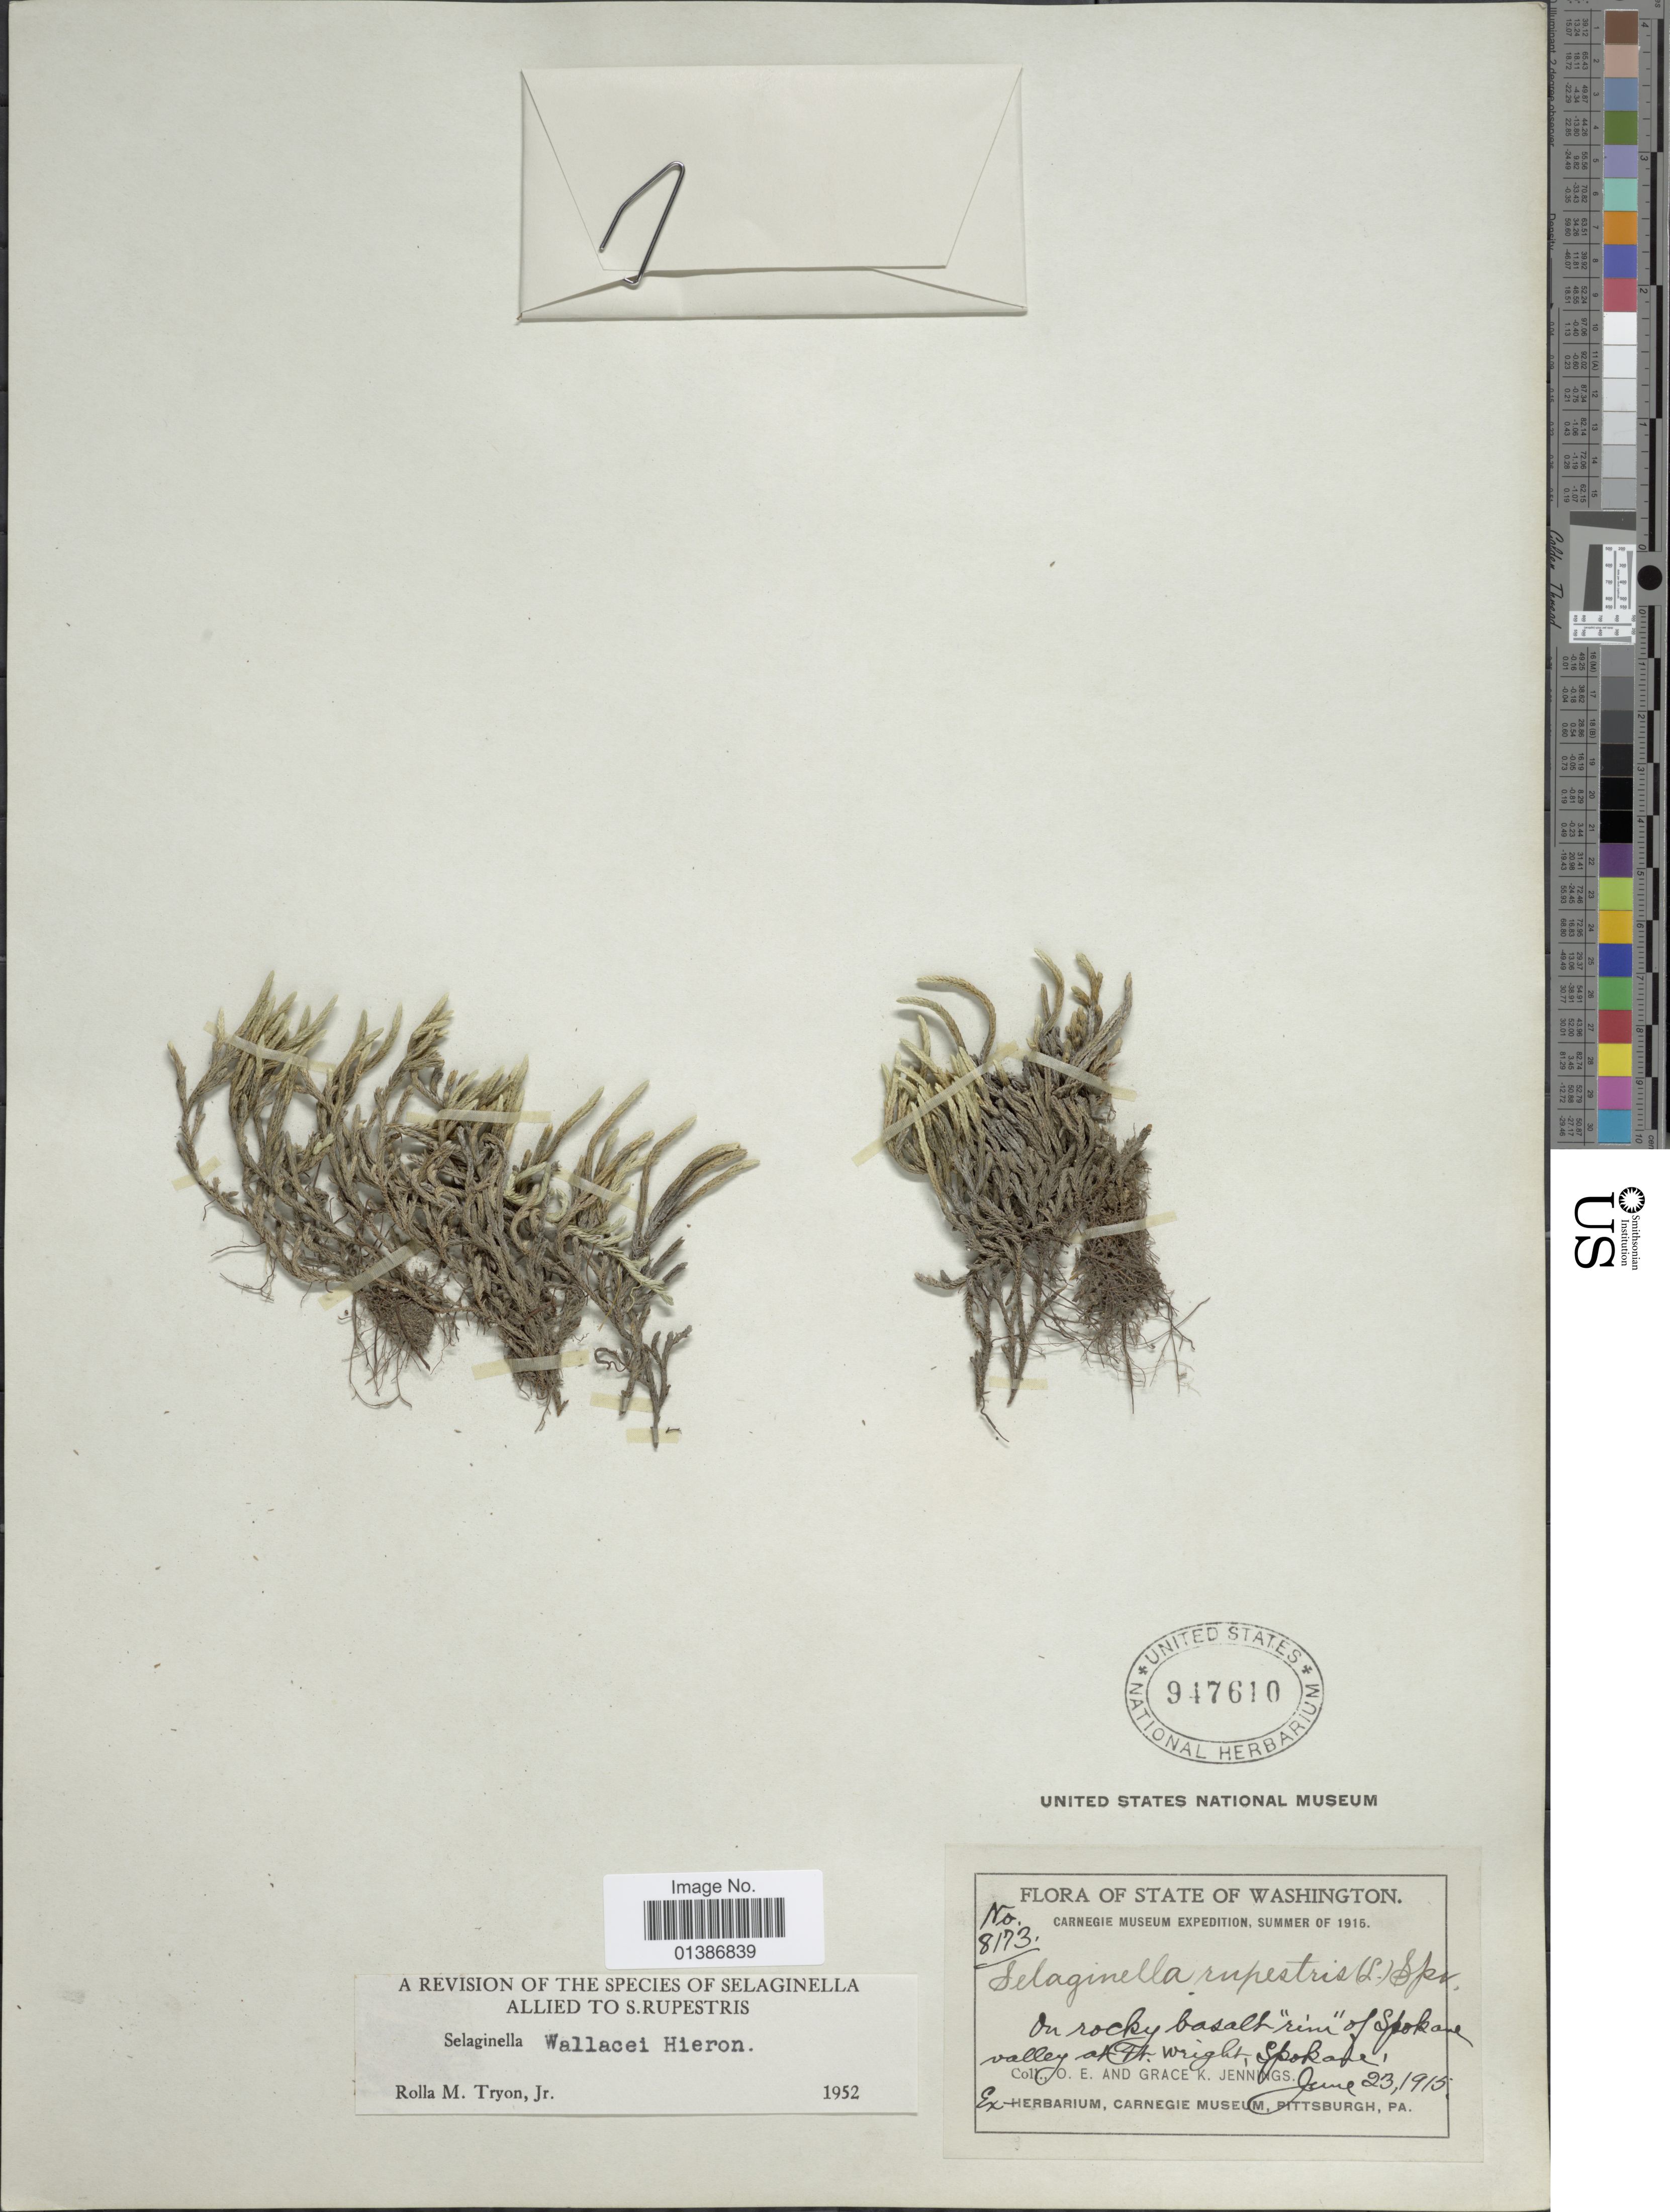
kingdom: Plantae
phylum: Tracheophyta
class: Lycopodiopsida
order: Selaginellales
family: Selaginellaceae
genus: Selaginella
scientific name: Selaginella wallacei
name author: Hieron.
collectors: O. E. Jennings & G. K. Jennings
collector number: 8173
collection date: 1915-06-23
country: United States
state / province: Washington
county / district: Spokane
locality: On rocky basalt "rim" of Spokane valley at Mt. Wright, Spokane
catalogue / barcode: US 947610